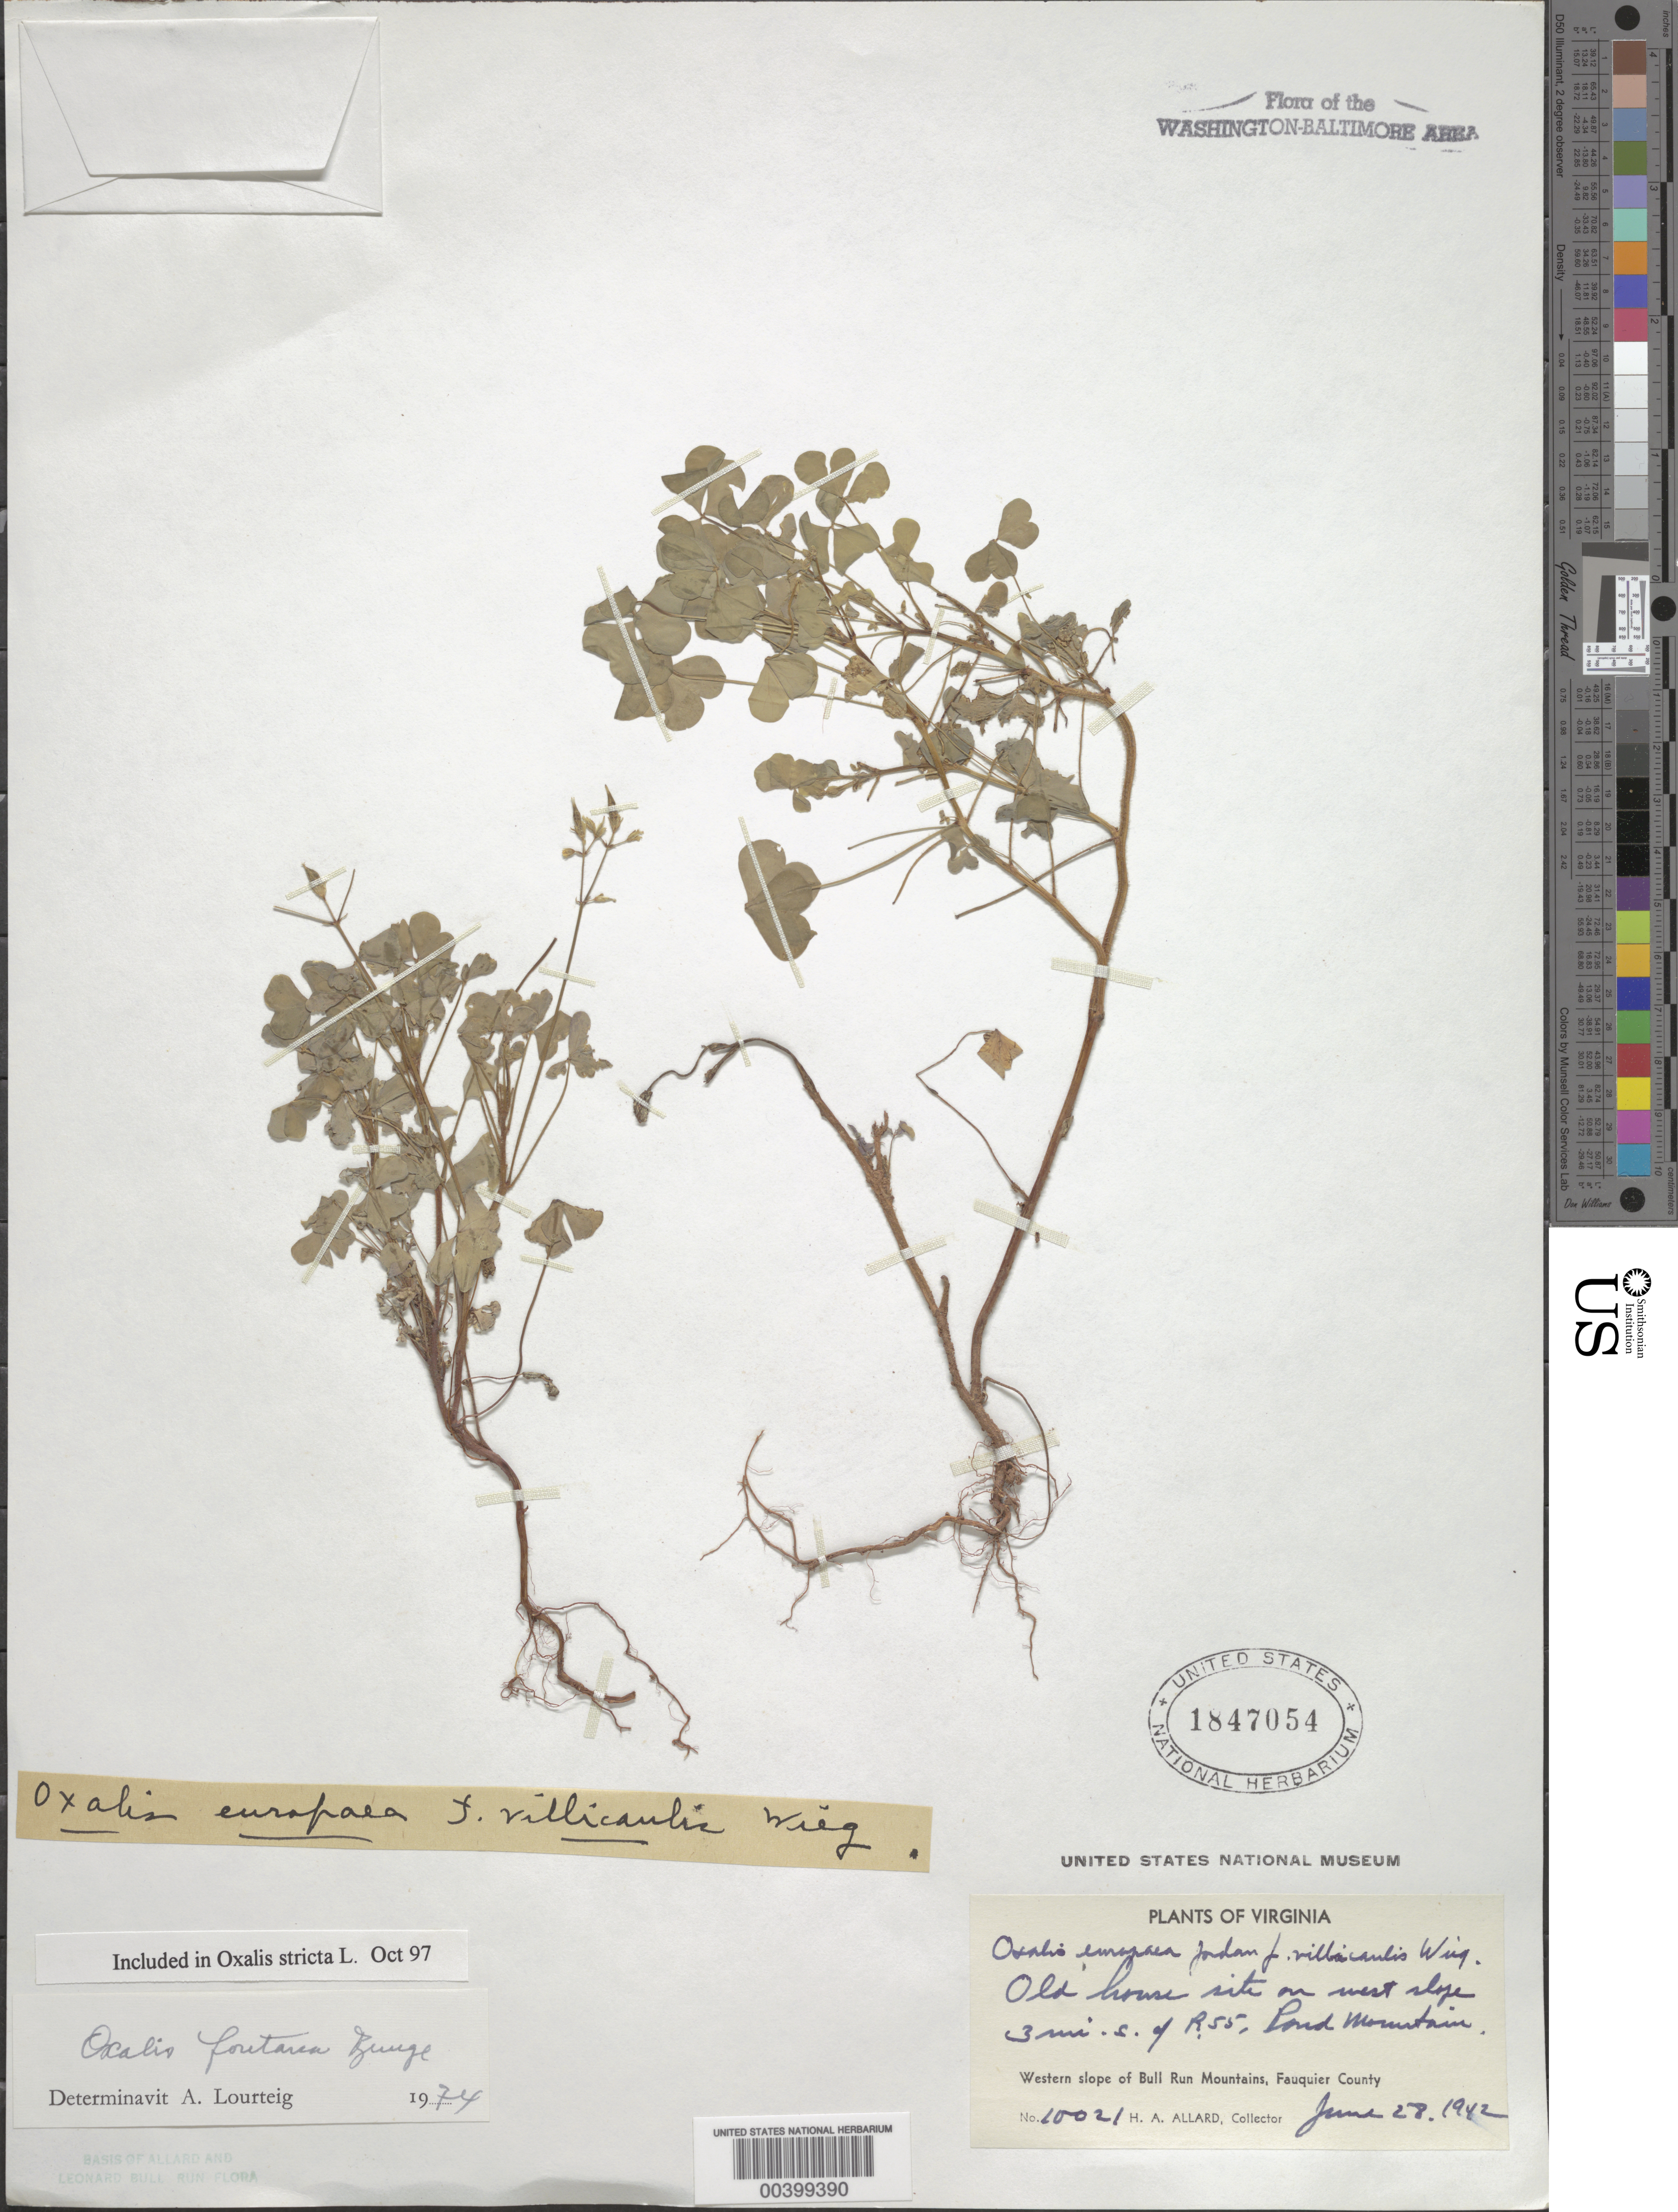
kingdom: Plantae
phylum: Tracheophyta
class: Magnoliopsida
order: Oxalidales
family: Oxalidaceae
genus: Oxalis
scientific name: Oxalis stricta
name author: L.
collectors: H. A. Allard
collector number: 10021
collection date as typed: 28 Jun 1942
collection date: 1942-06-28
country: United States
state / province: Virginia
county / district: Fauquier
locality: South of Route 55, Pond Mountains Bull Run Mts.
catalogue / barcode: US 1847054